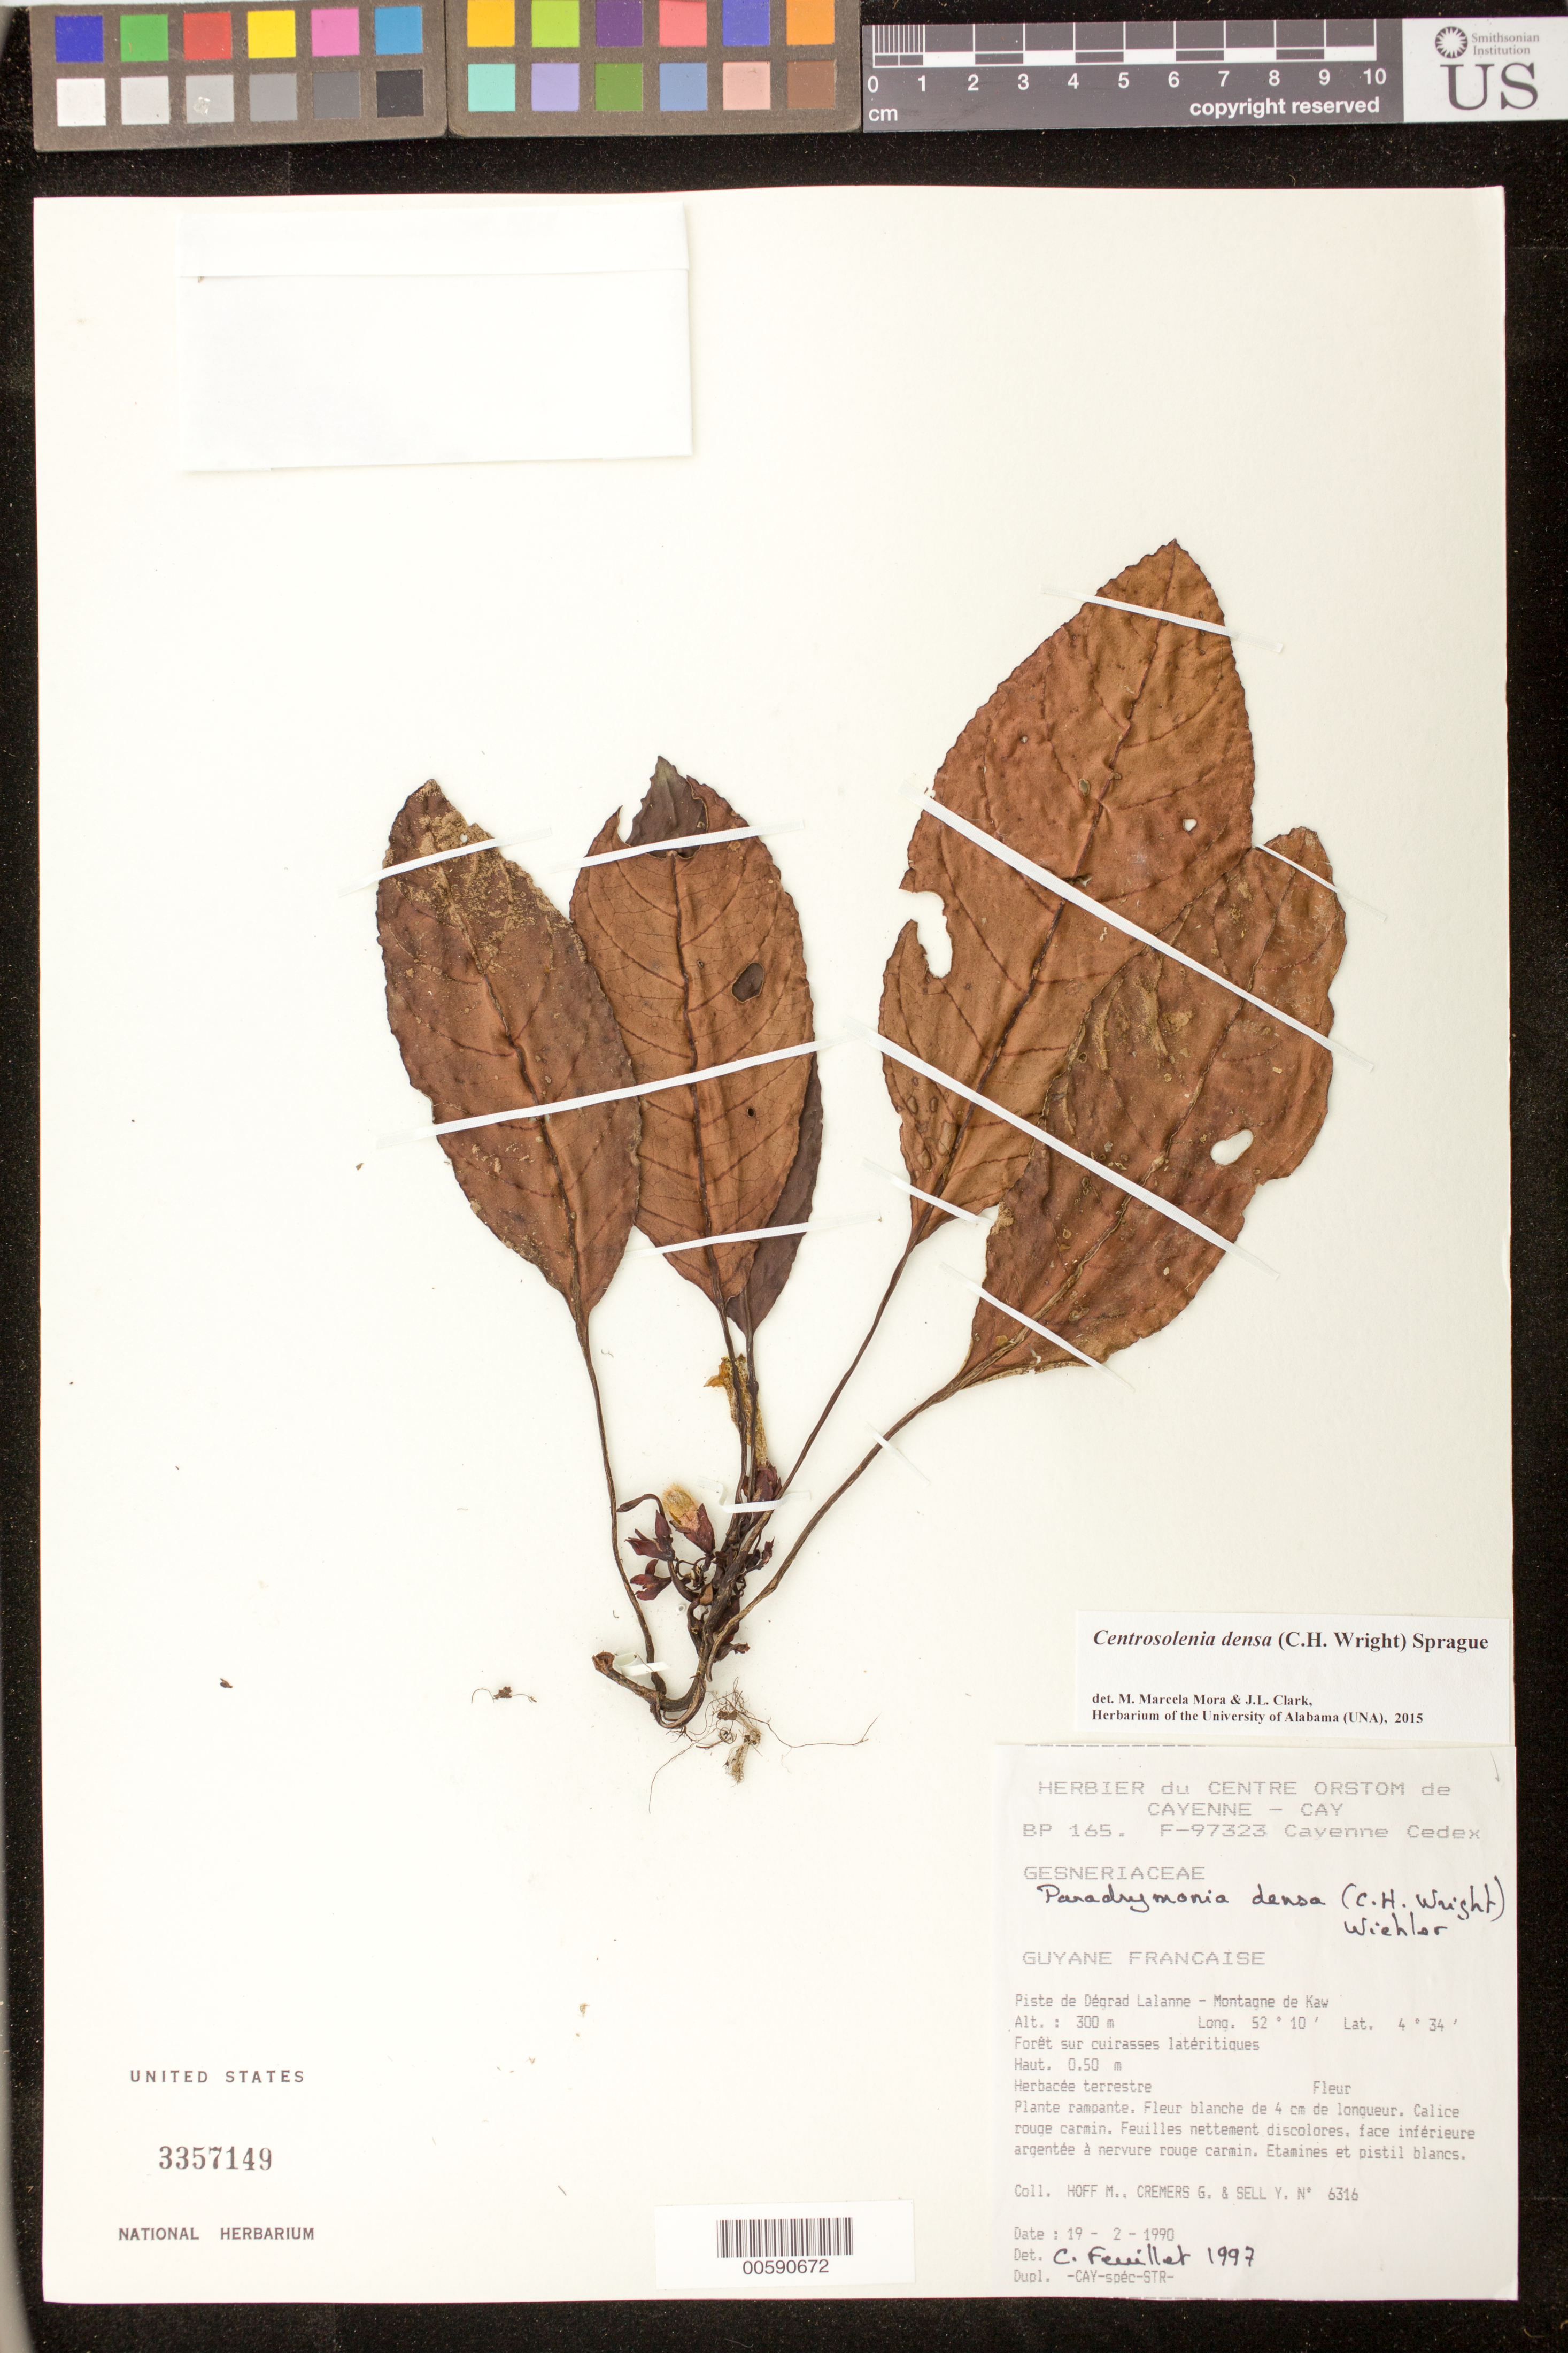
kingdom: Plantae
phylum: Tracheophyta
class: Magnoliopsida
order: Lamiales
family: Gesneriaceae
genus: Centrosolenia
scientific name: Centrosolenia densa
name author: (C.H. Wright) Sprague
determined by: Mora, M. M.; Clark, J. L.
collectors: M. Hoff, G. Cremers & Y. Sell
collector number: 6316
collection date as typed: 19 Feb 1990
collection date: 1990-02-19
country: French Guiana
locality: Piste de Dégrad Lalanne, Montagne de Kaw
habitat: Forêt sur cuirasses latéritiques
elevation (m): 300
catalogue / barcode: US 3357149